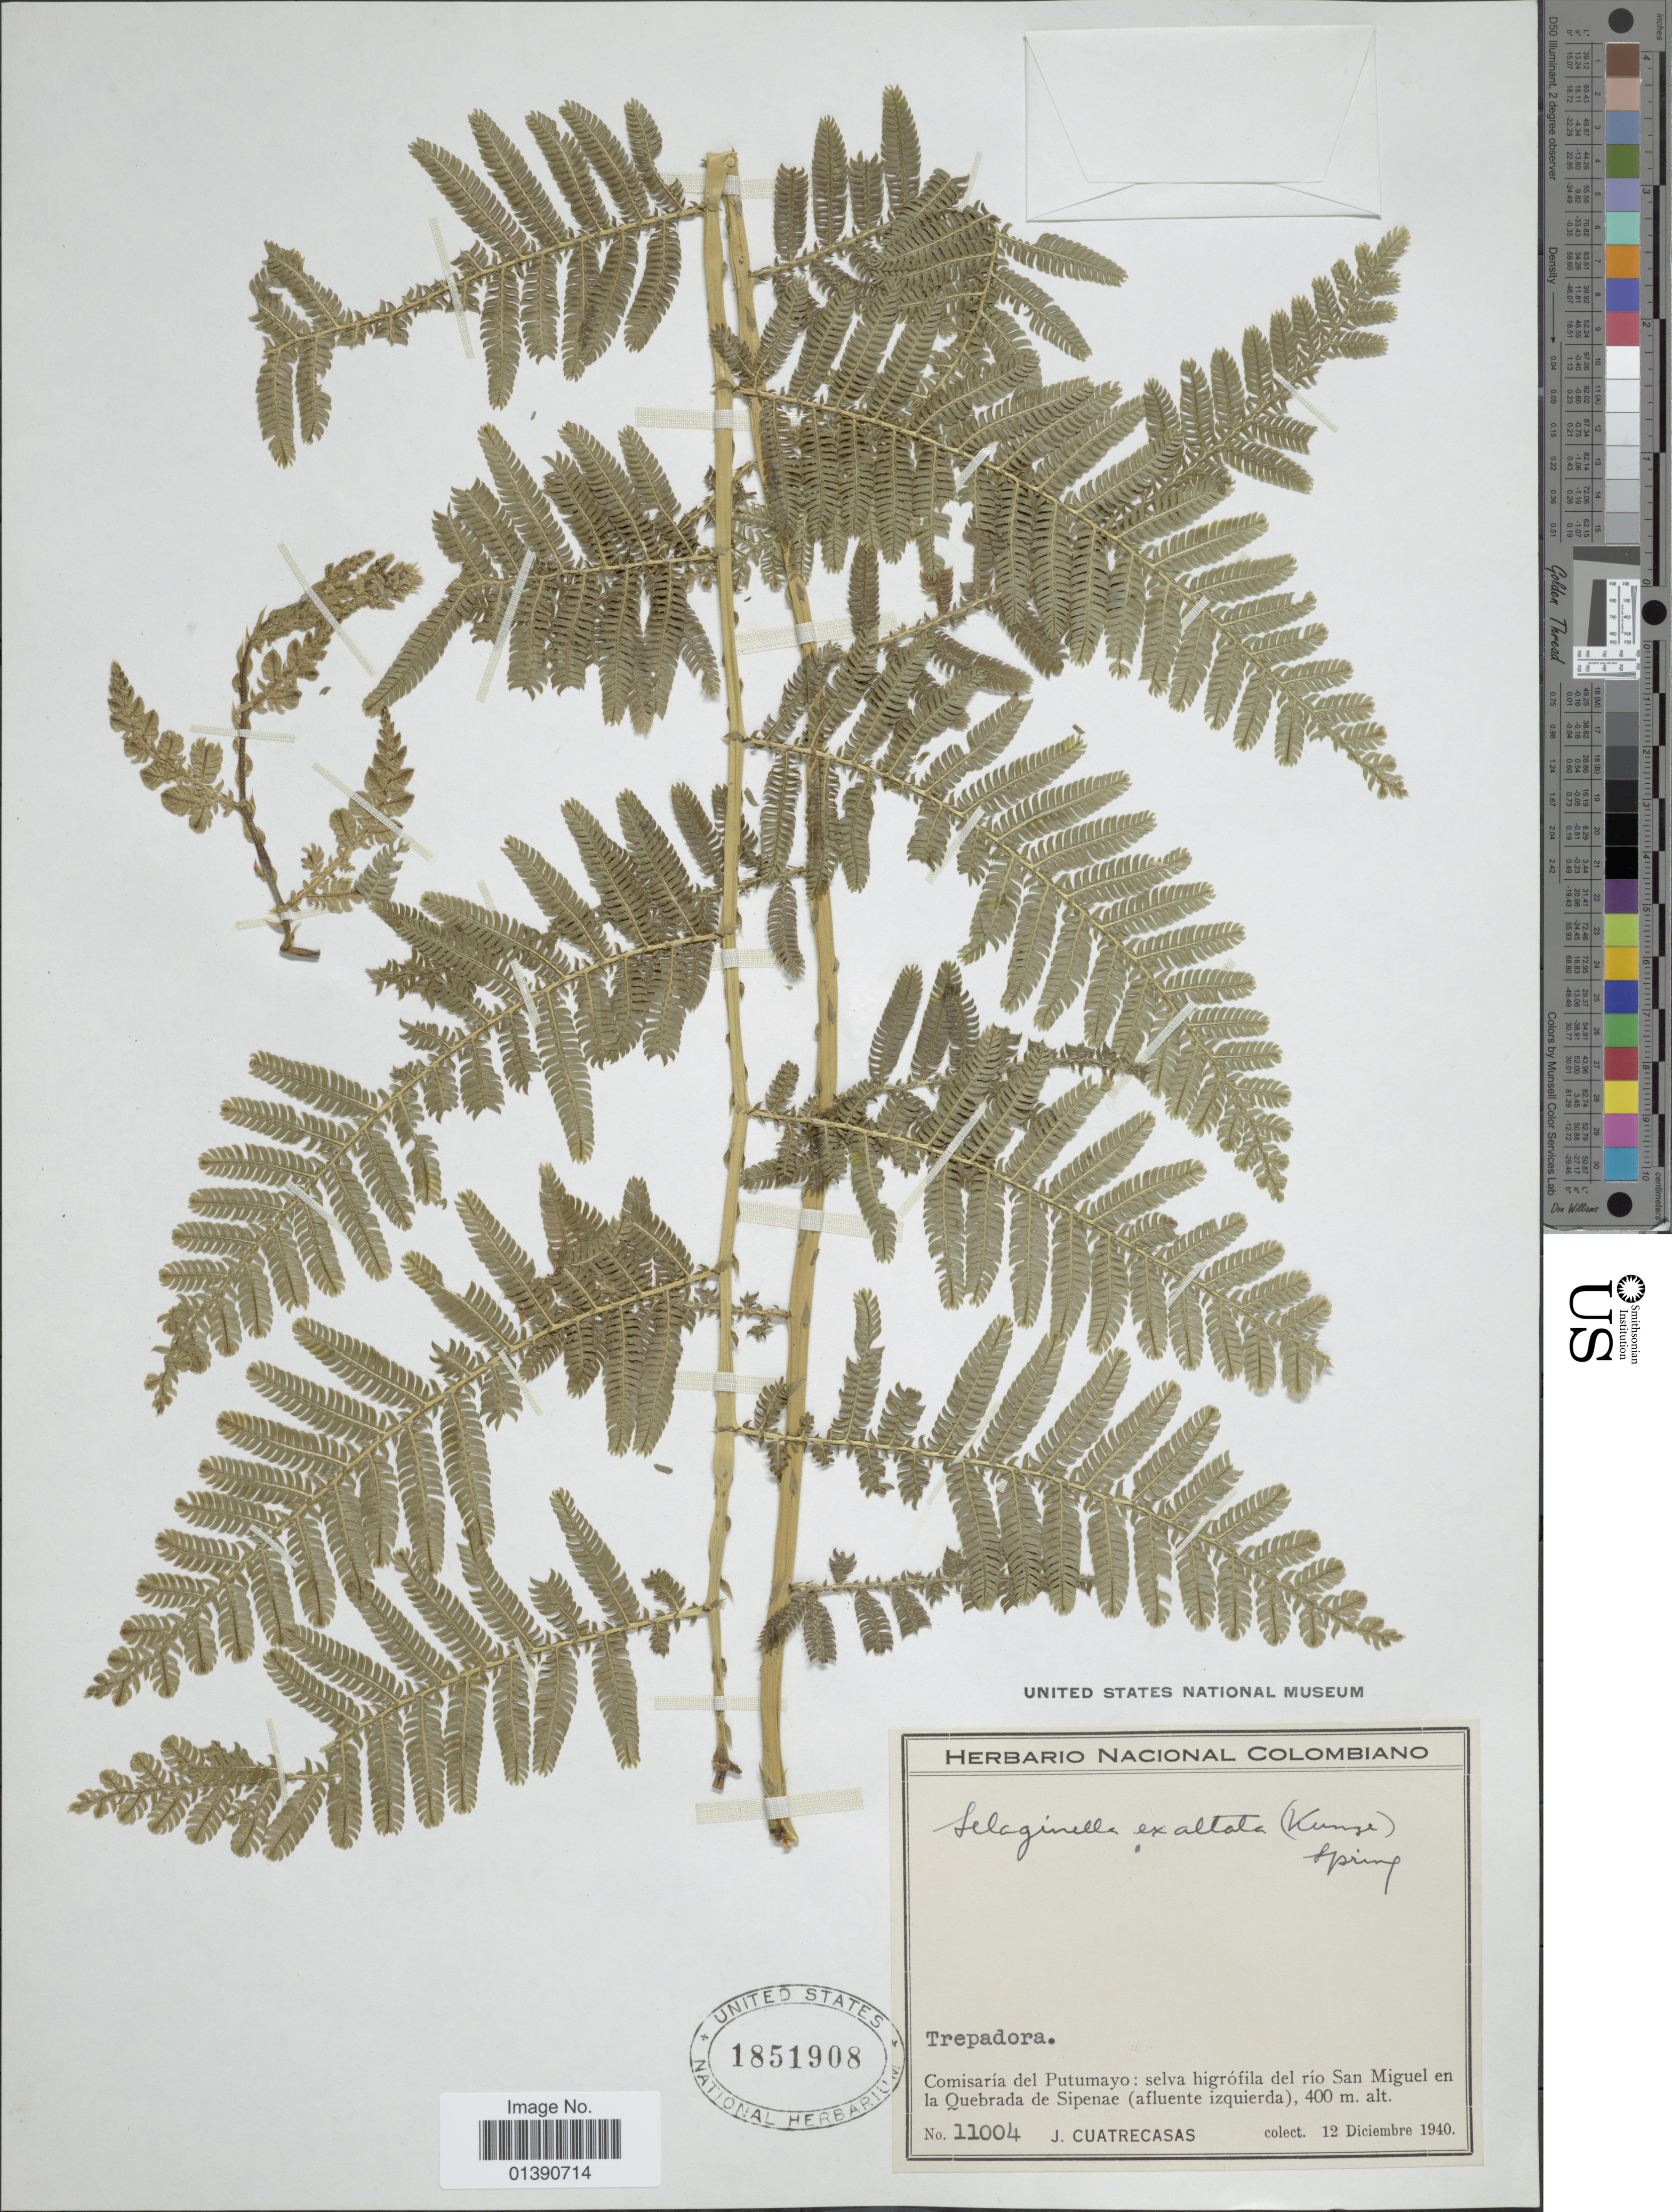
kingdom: Plantae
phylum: Tracheophyta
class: Lycopodiopsida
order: Selaginellales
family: Selaginellaceae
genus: Selaginella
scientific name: Selaginella exaltata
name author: (Kunze) Spring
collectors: J. Cuatrecasas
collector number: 11004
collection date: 1940-12-12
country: Colombia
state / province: Putumayo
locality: Selva higróflia del rí San Miguel en la Quebrada de Sipenae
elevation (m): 400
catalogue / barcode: US 1851908